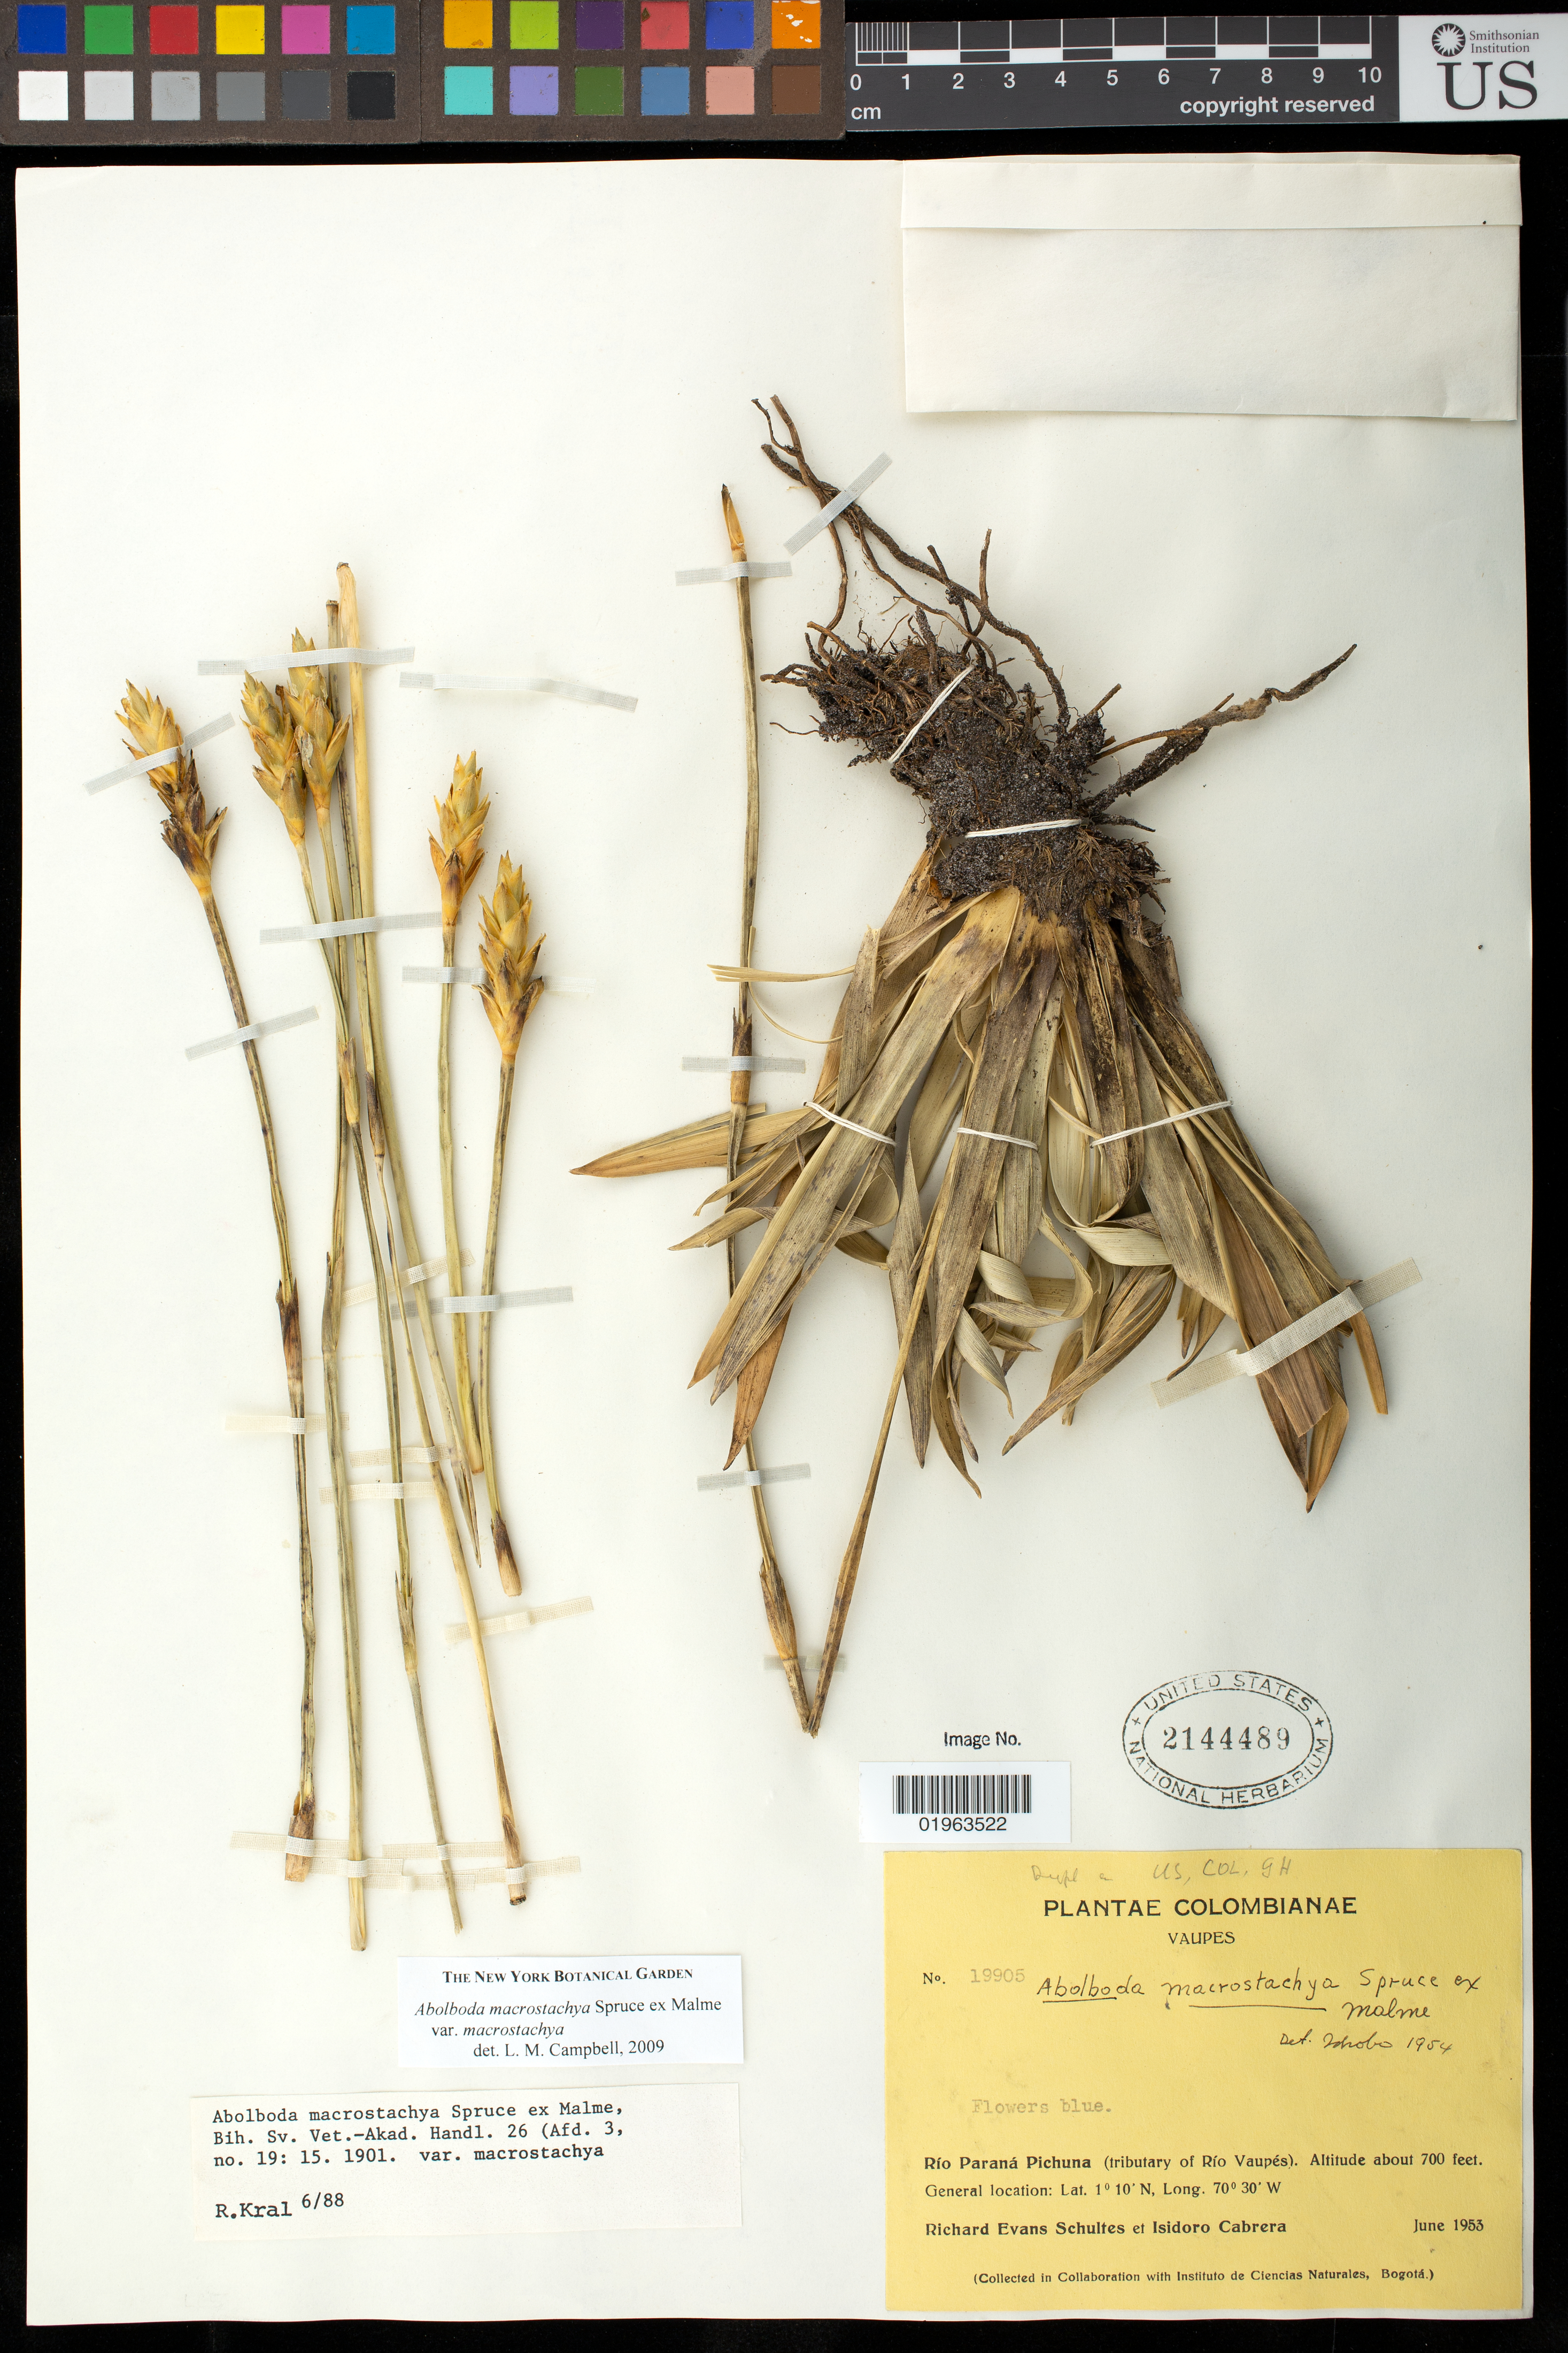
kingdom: Plantae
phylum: Tracheophyta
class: Liliopsida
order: Poales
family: Xyridaceae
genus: Abolboda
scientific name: Abolboda macrostachya var. macrostachya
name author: Spruce ex Malme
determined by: Campbell, L. M.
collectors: R. E. Schultes & I. Cabrera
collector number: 19905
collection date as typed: Jun 1953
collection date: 1953-06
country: Colombia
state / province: Vaupés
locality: Río Paraná Pichuna (tributary of Río Vaupés)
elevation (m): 213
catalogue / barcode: US 2144489